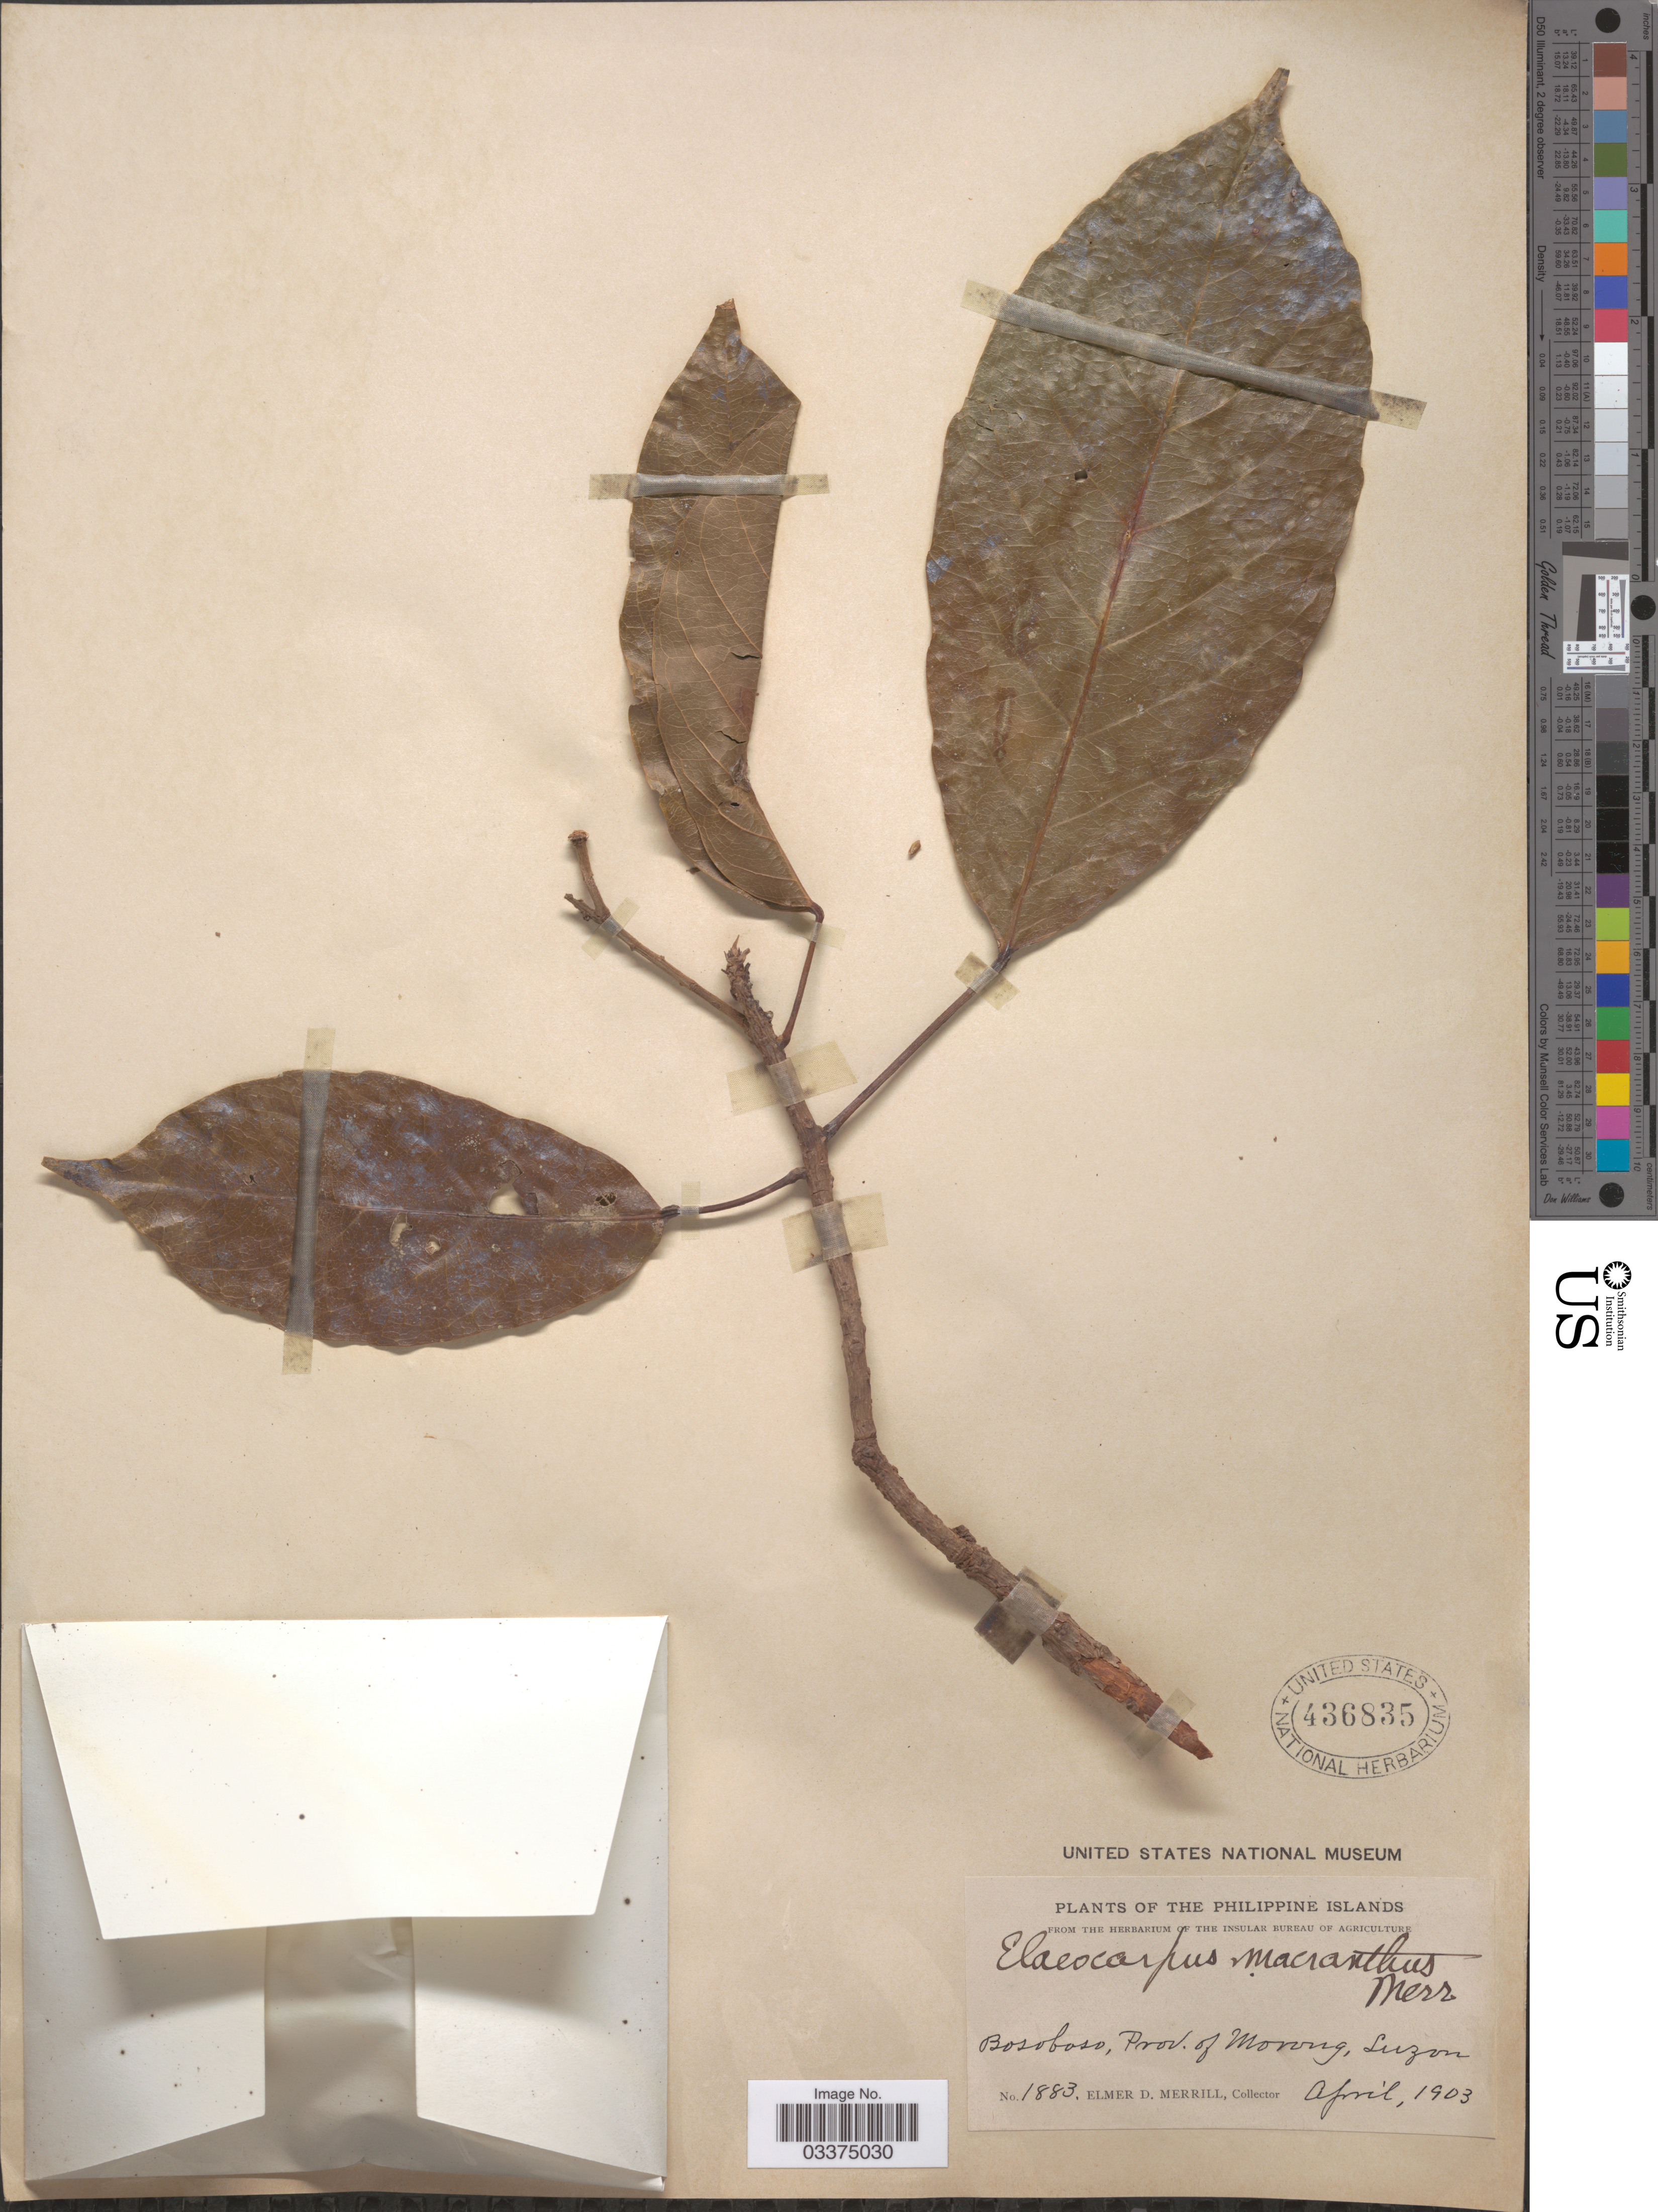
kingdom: Plantae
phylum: Tracheophyta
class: Magnoliopsida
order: Oxalidales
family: Elaeocarpaceae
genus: Elaeocarpus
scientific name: Elaeocarpus macranthus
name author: Merr.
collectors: E. D. Merrill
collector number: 1883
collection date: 1903-04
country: Philippines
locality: Bosoboso, Prov. of Morong, Luzon.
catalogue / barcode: US 436835